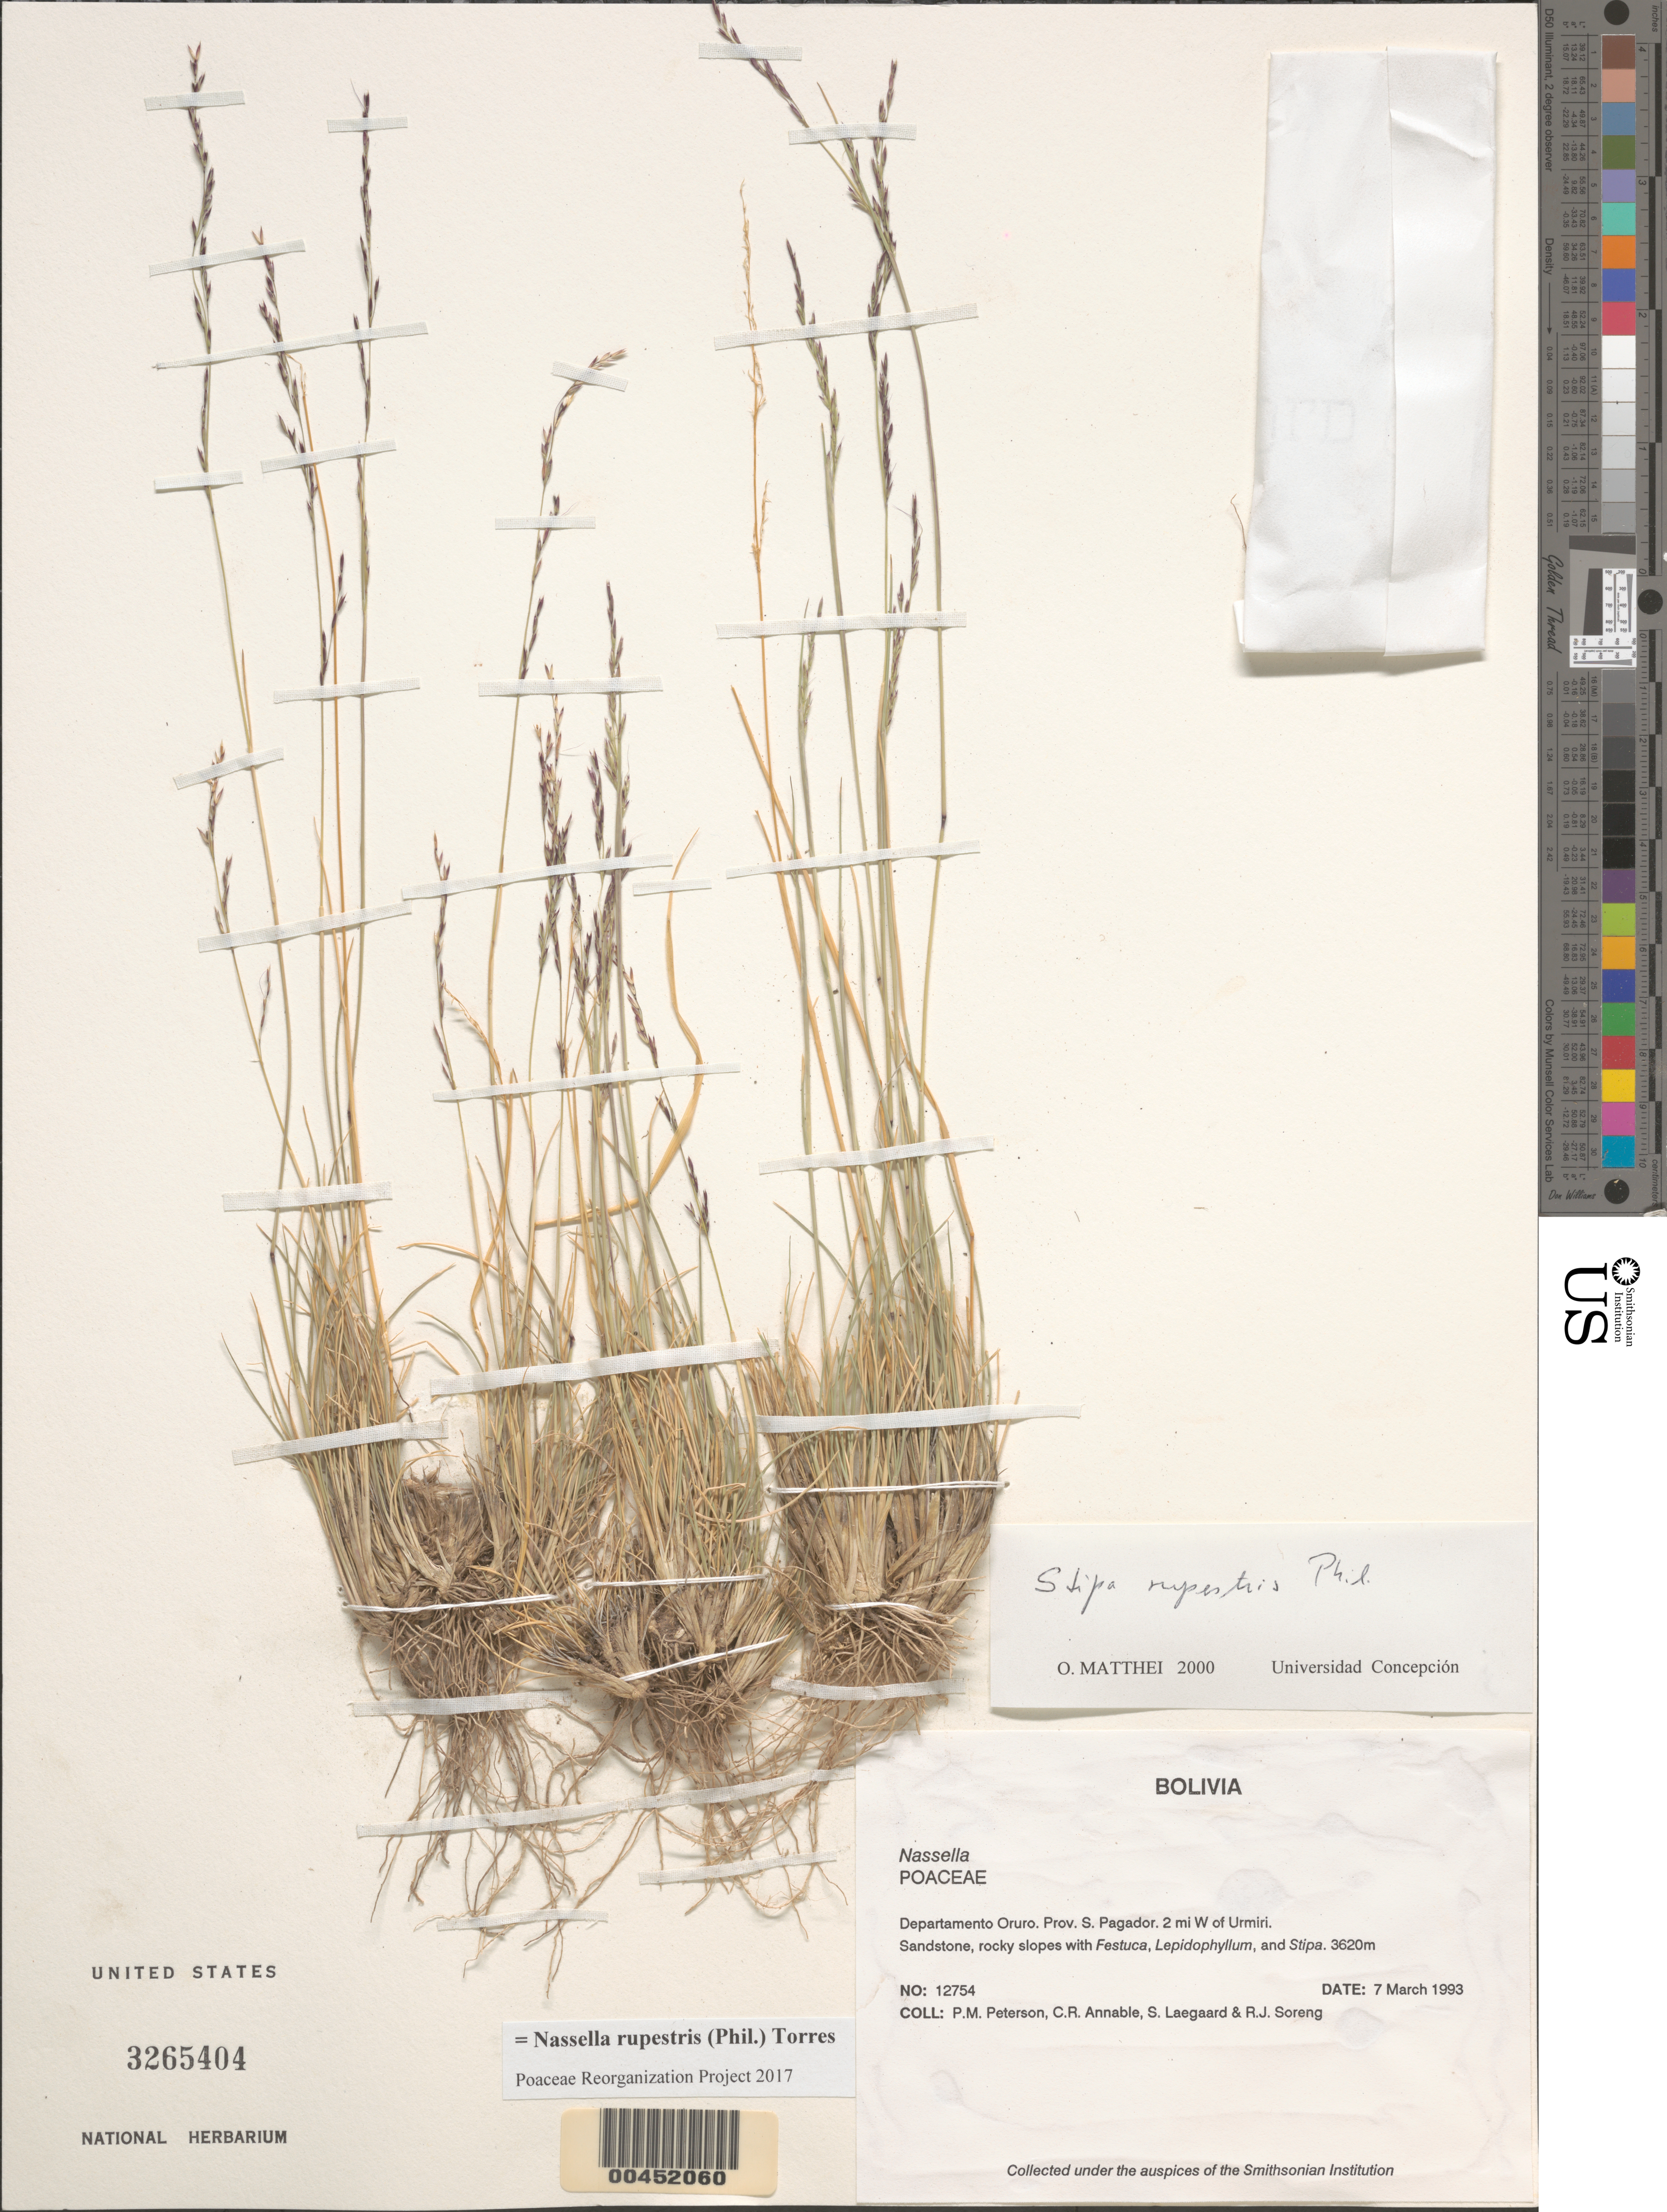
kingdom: Plantae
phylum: Tracheophyta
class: Liliopsida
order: Poales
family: Poaceae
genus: Nassella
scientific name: Nassella rupestris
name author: (Phil.) A.M. Torres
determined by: Poaceae Reorganization Project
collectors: P. M. Peterson, C. R. Annable, S. Lægaard & R. J. Soreng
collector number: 12754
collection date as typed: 07 Mar 1993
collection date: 1993-03-07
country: Bolivia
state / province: Oruro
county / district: Sebastián Pagador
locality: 2 mi W ofUrmiri.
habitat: Sandstone, rocky slopes with Festuca, Lepidophyllum, and Stipa.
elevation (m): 3620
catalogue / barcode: US 3265404